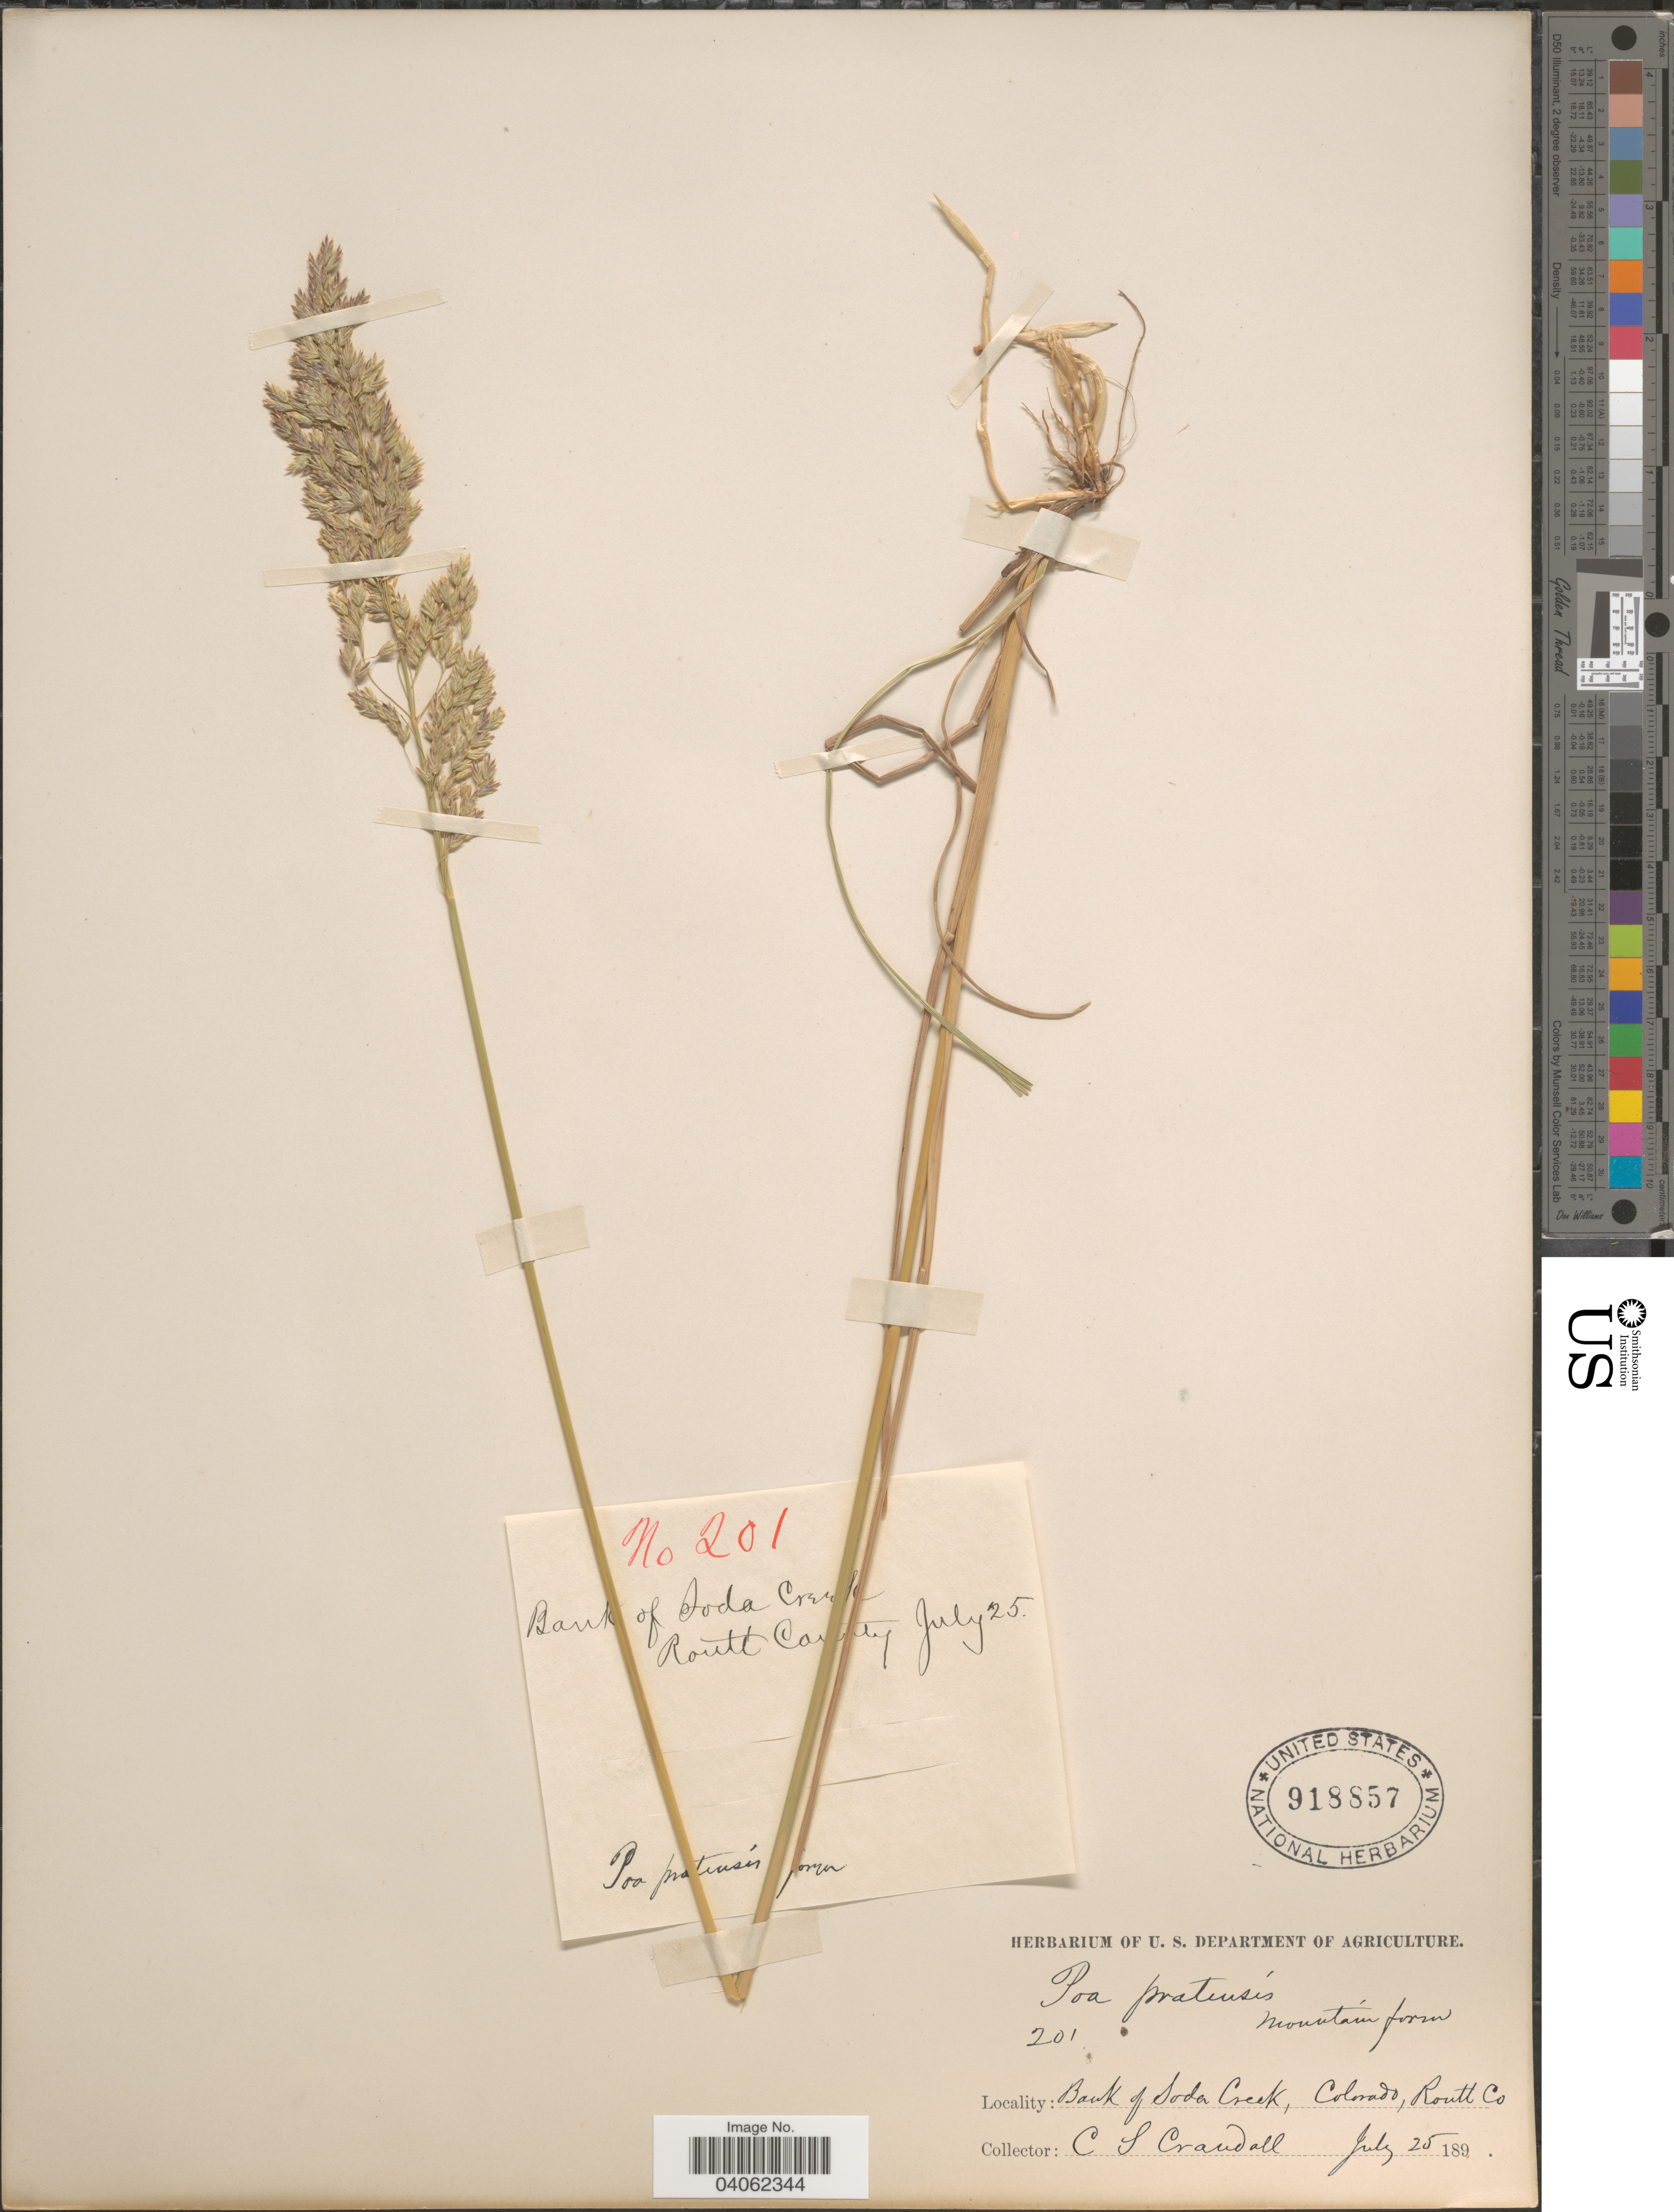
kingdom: Plantae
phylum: Tracheophyta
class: Liliopsida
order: Poales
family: Poaceae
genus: Poa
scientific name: Poa pratensis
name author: L.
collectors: C. Crandall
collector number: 201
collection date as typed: July 25 189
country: United States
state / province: Colorado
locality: Bank of Soda Creek, Routt Co.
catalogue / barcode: US 918857